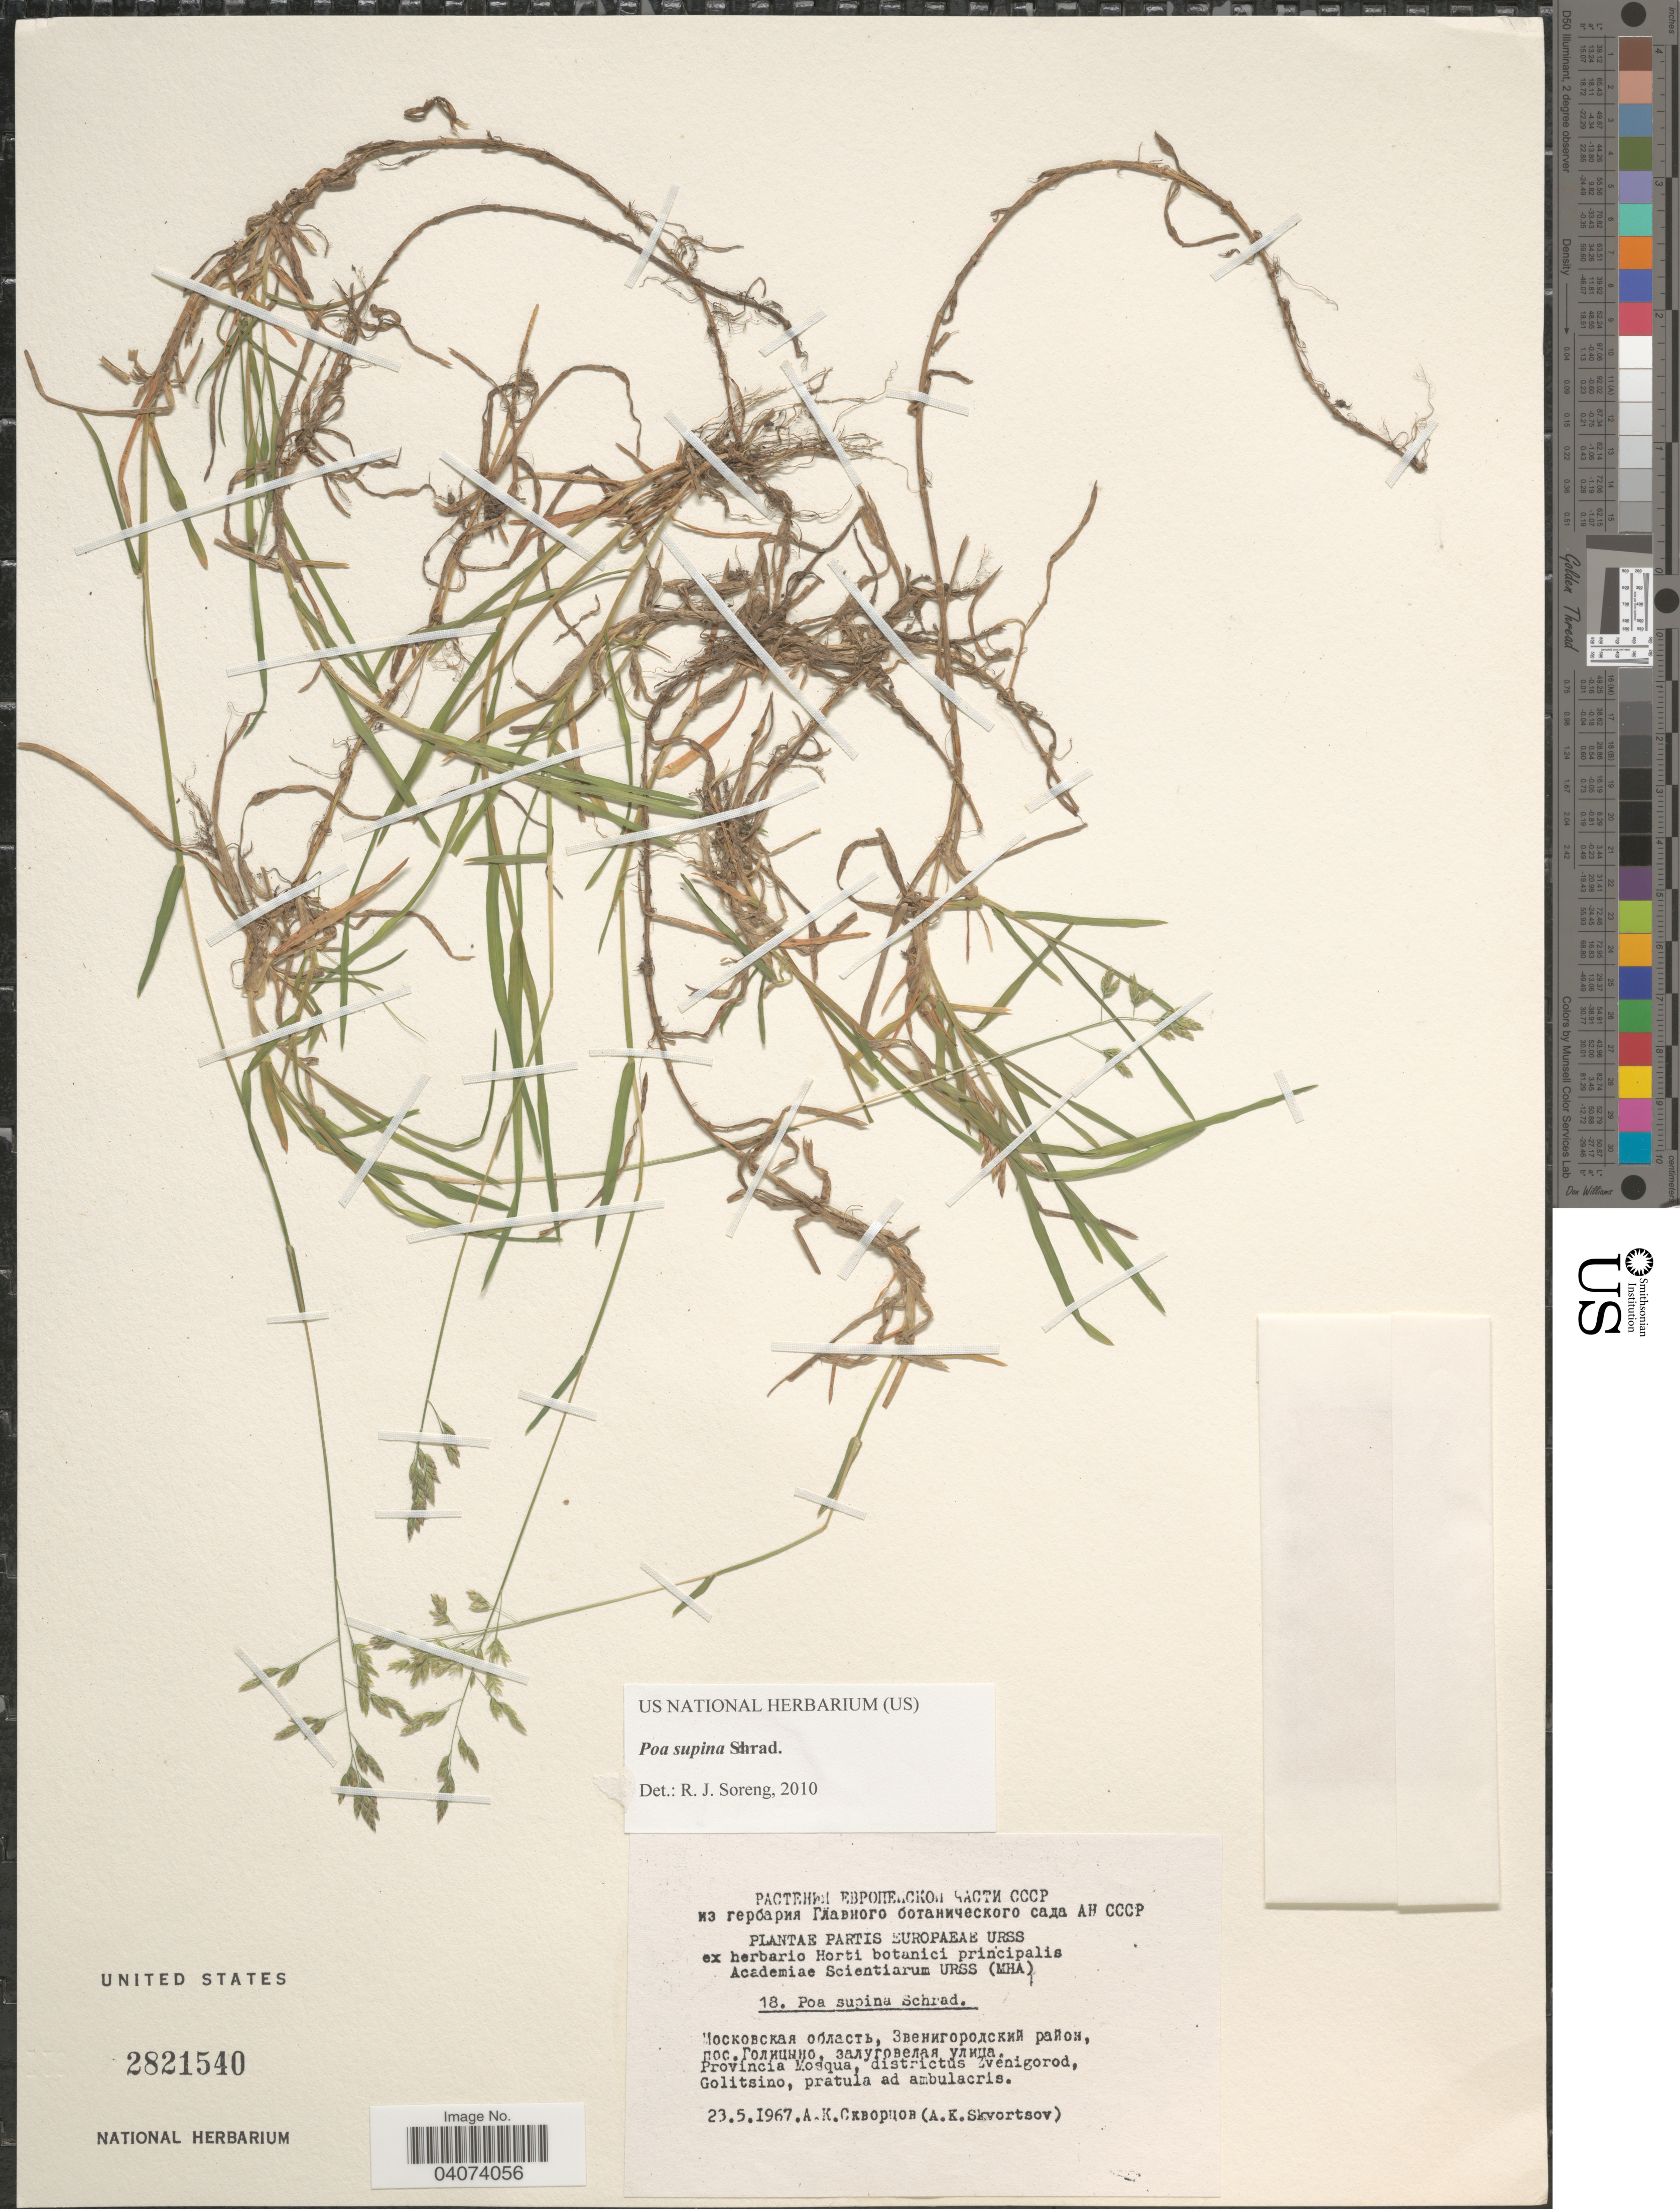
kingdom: Plantae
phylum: Tracheophyta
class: Liliopsida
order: Poales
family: Poaceae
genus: Poa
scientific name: Poa supina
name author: Schrad.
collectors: A. K. Skvortsov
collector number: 18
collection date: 1967-05-23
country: Russian Federation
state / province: Moscow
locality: Partis Europaeae URSS. Provincia Mosqua, districtus Zvenigorod, Golitsino, pratula ad ambulacris.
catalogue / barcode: US 2821540